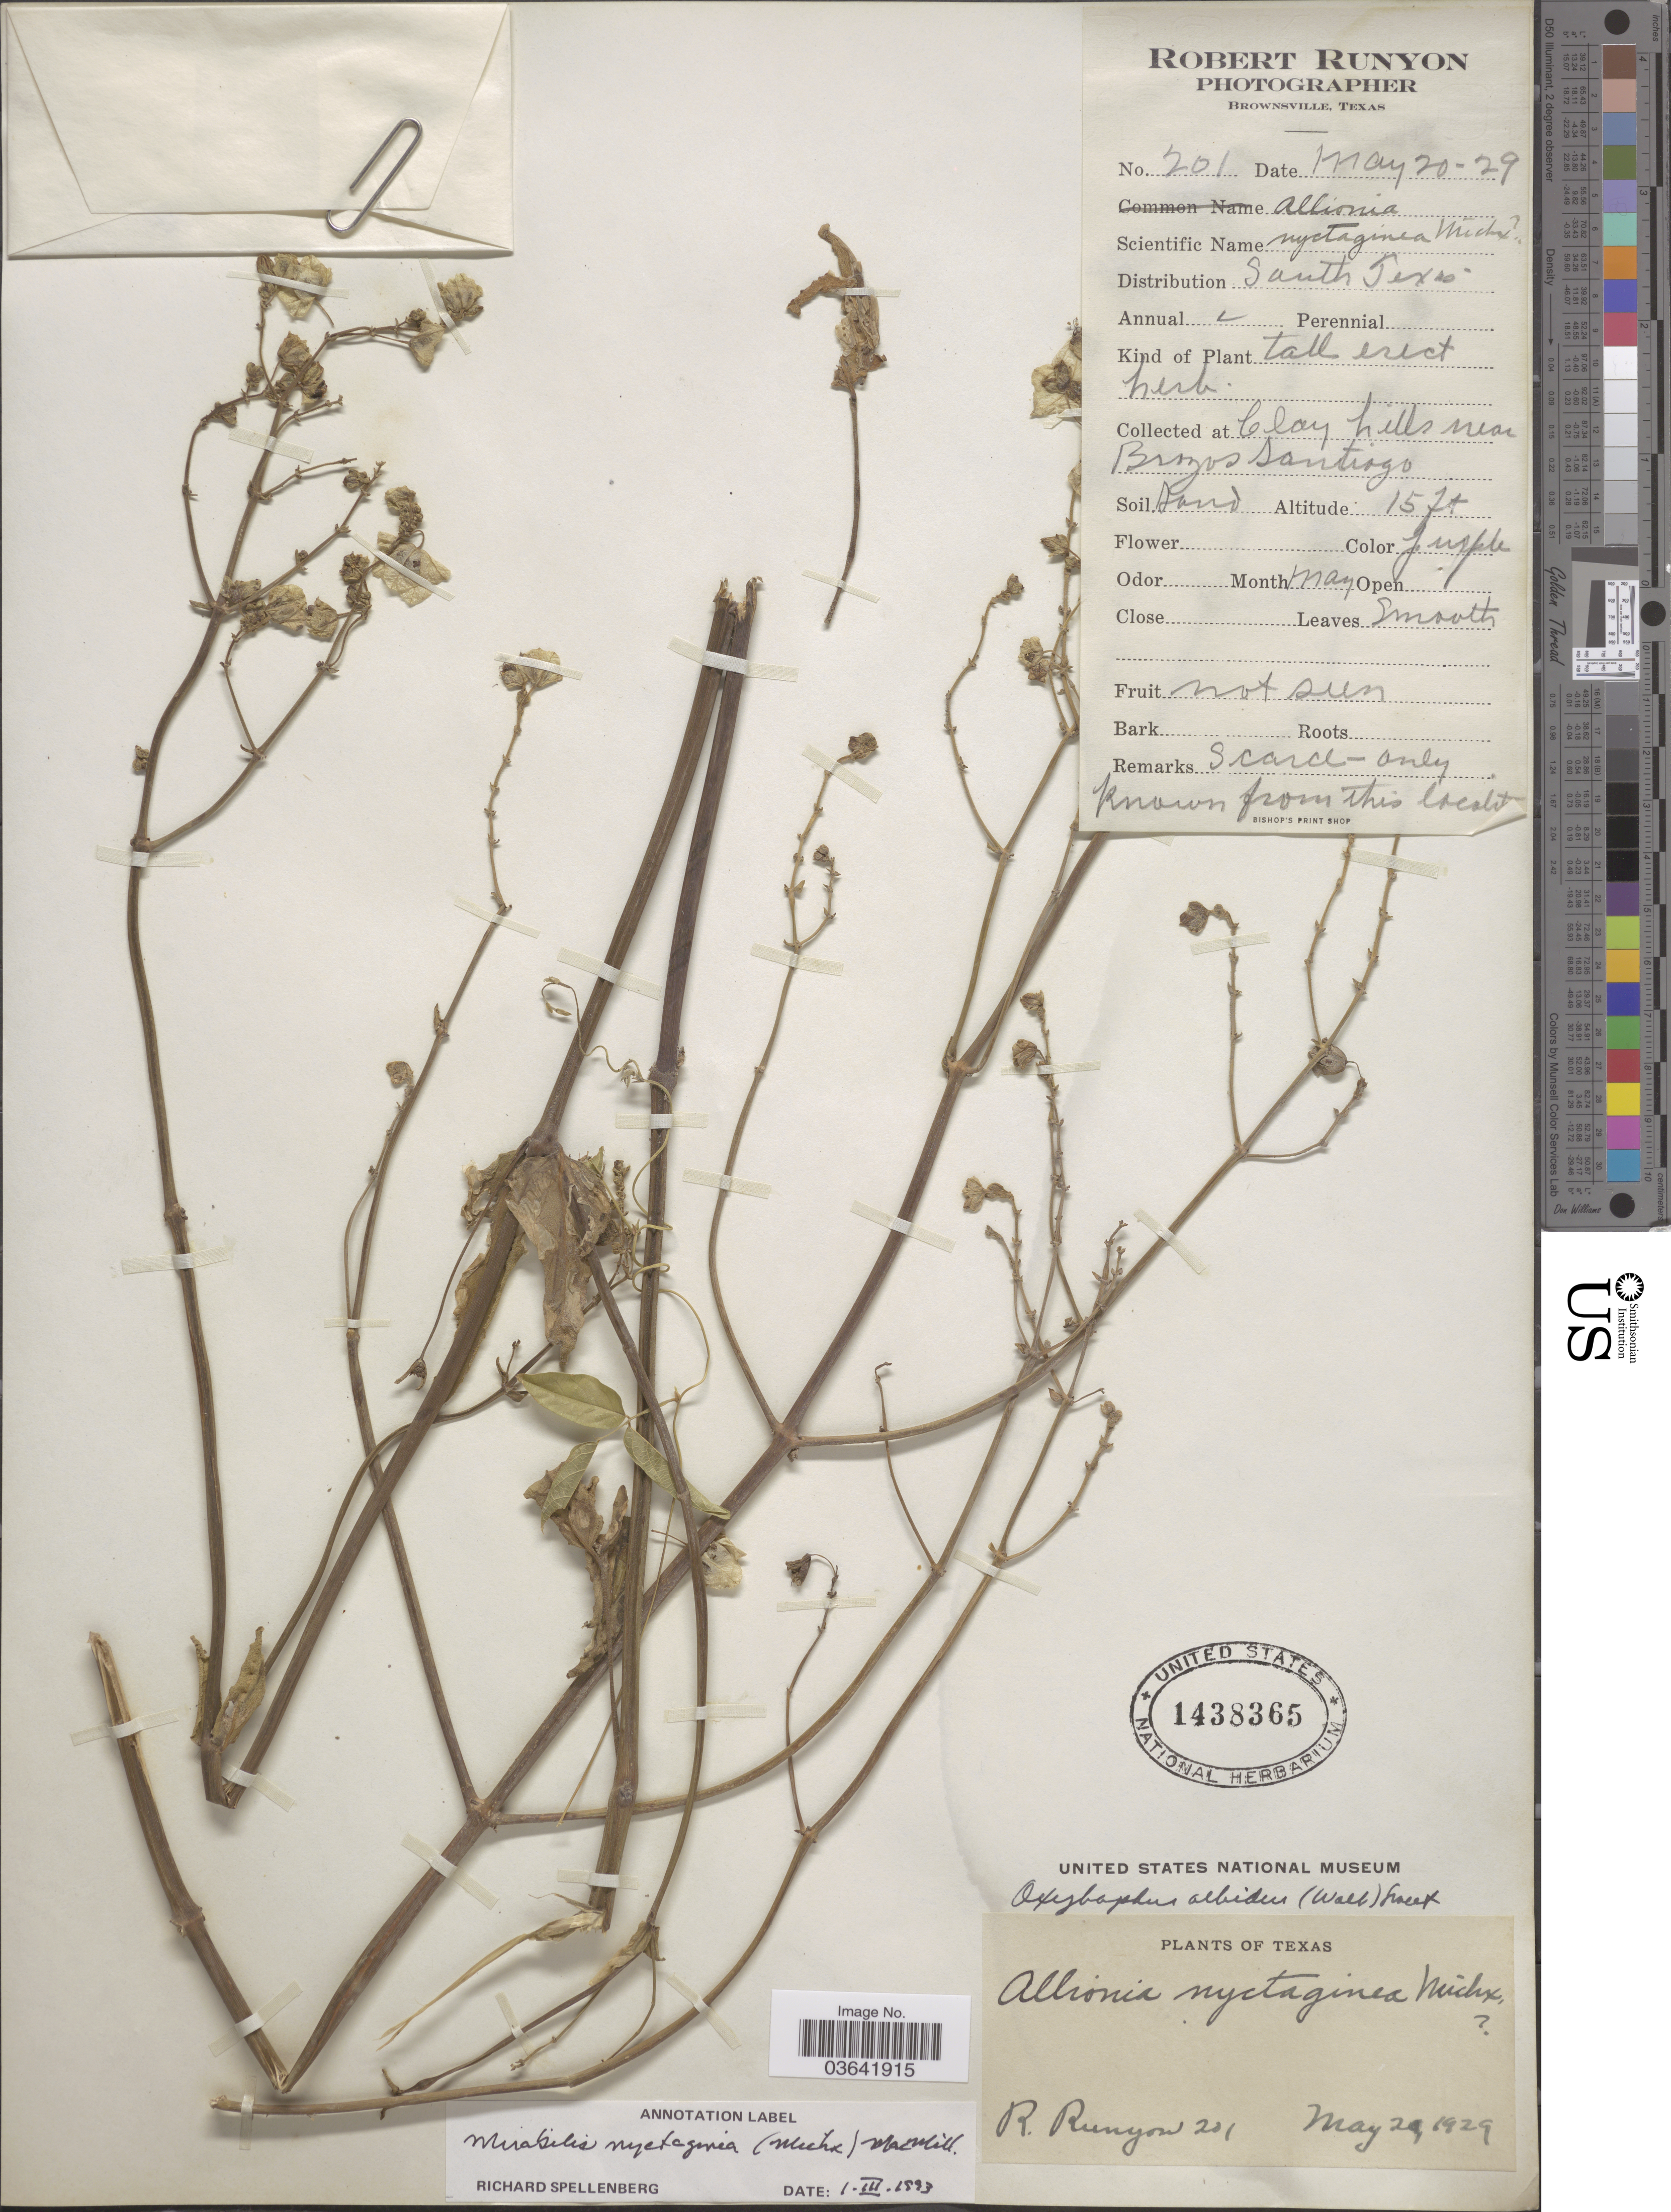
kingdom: Plantae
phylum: Tracheophyta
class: Magnoliopsida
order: Caryophyllales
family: Nyctaginaceae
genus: Mirabilis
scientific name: Mirabilis nyctaginea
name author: (Michx.) MacMill.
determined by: Spellenberg, R.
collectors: R. Runyon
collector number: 201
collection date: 1929-05-20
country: United States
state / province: Texas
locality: South Texas. Hills near Brazos Santiago.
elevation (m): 5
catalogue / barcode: US 1438365